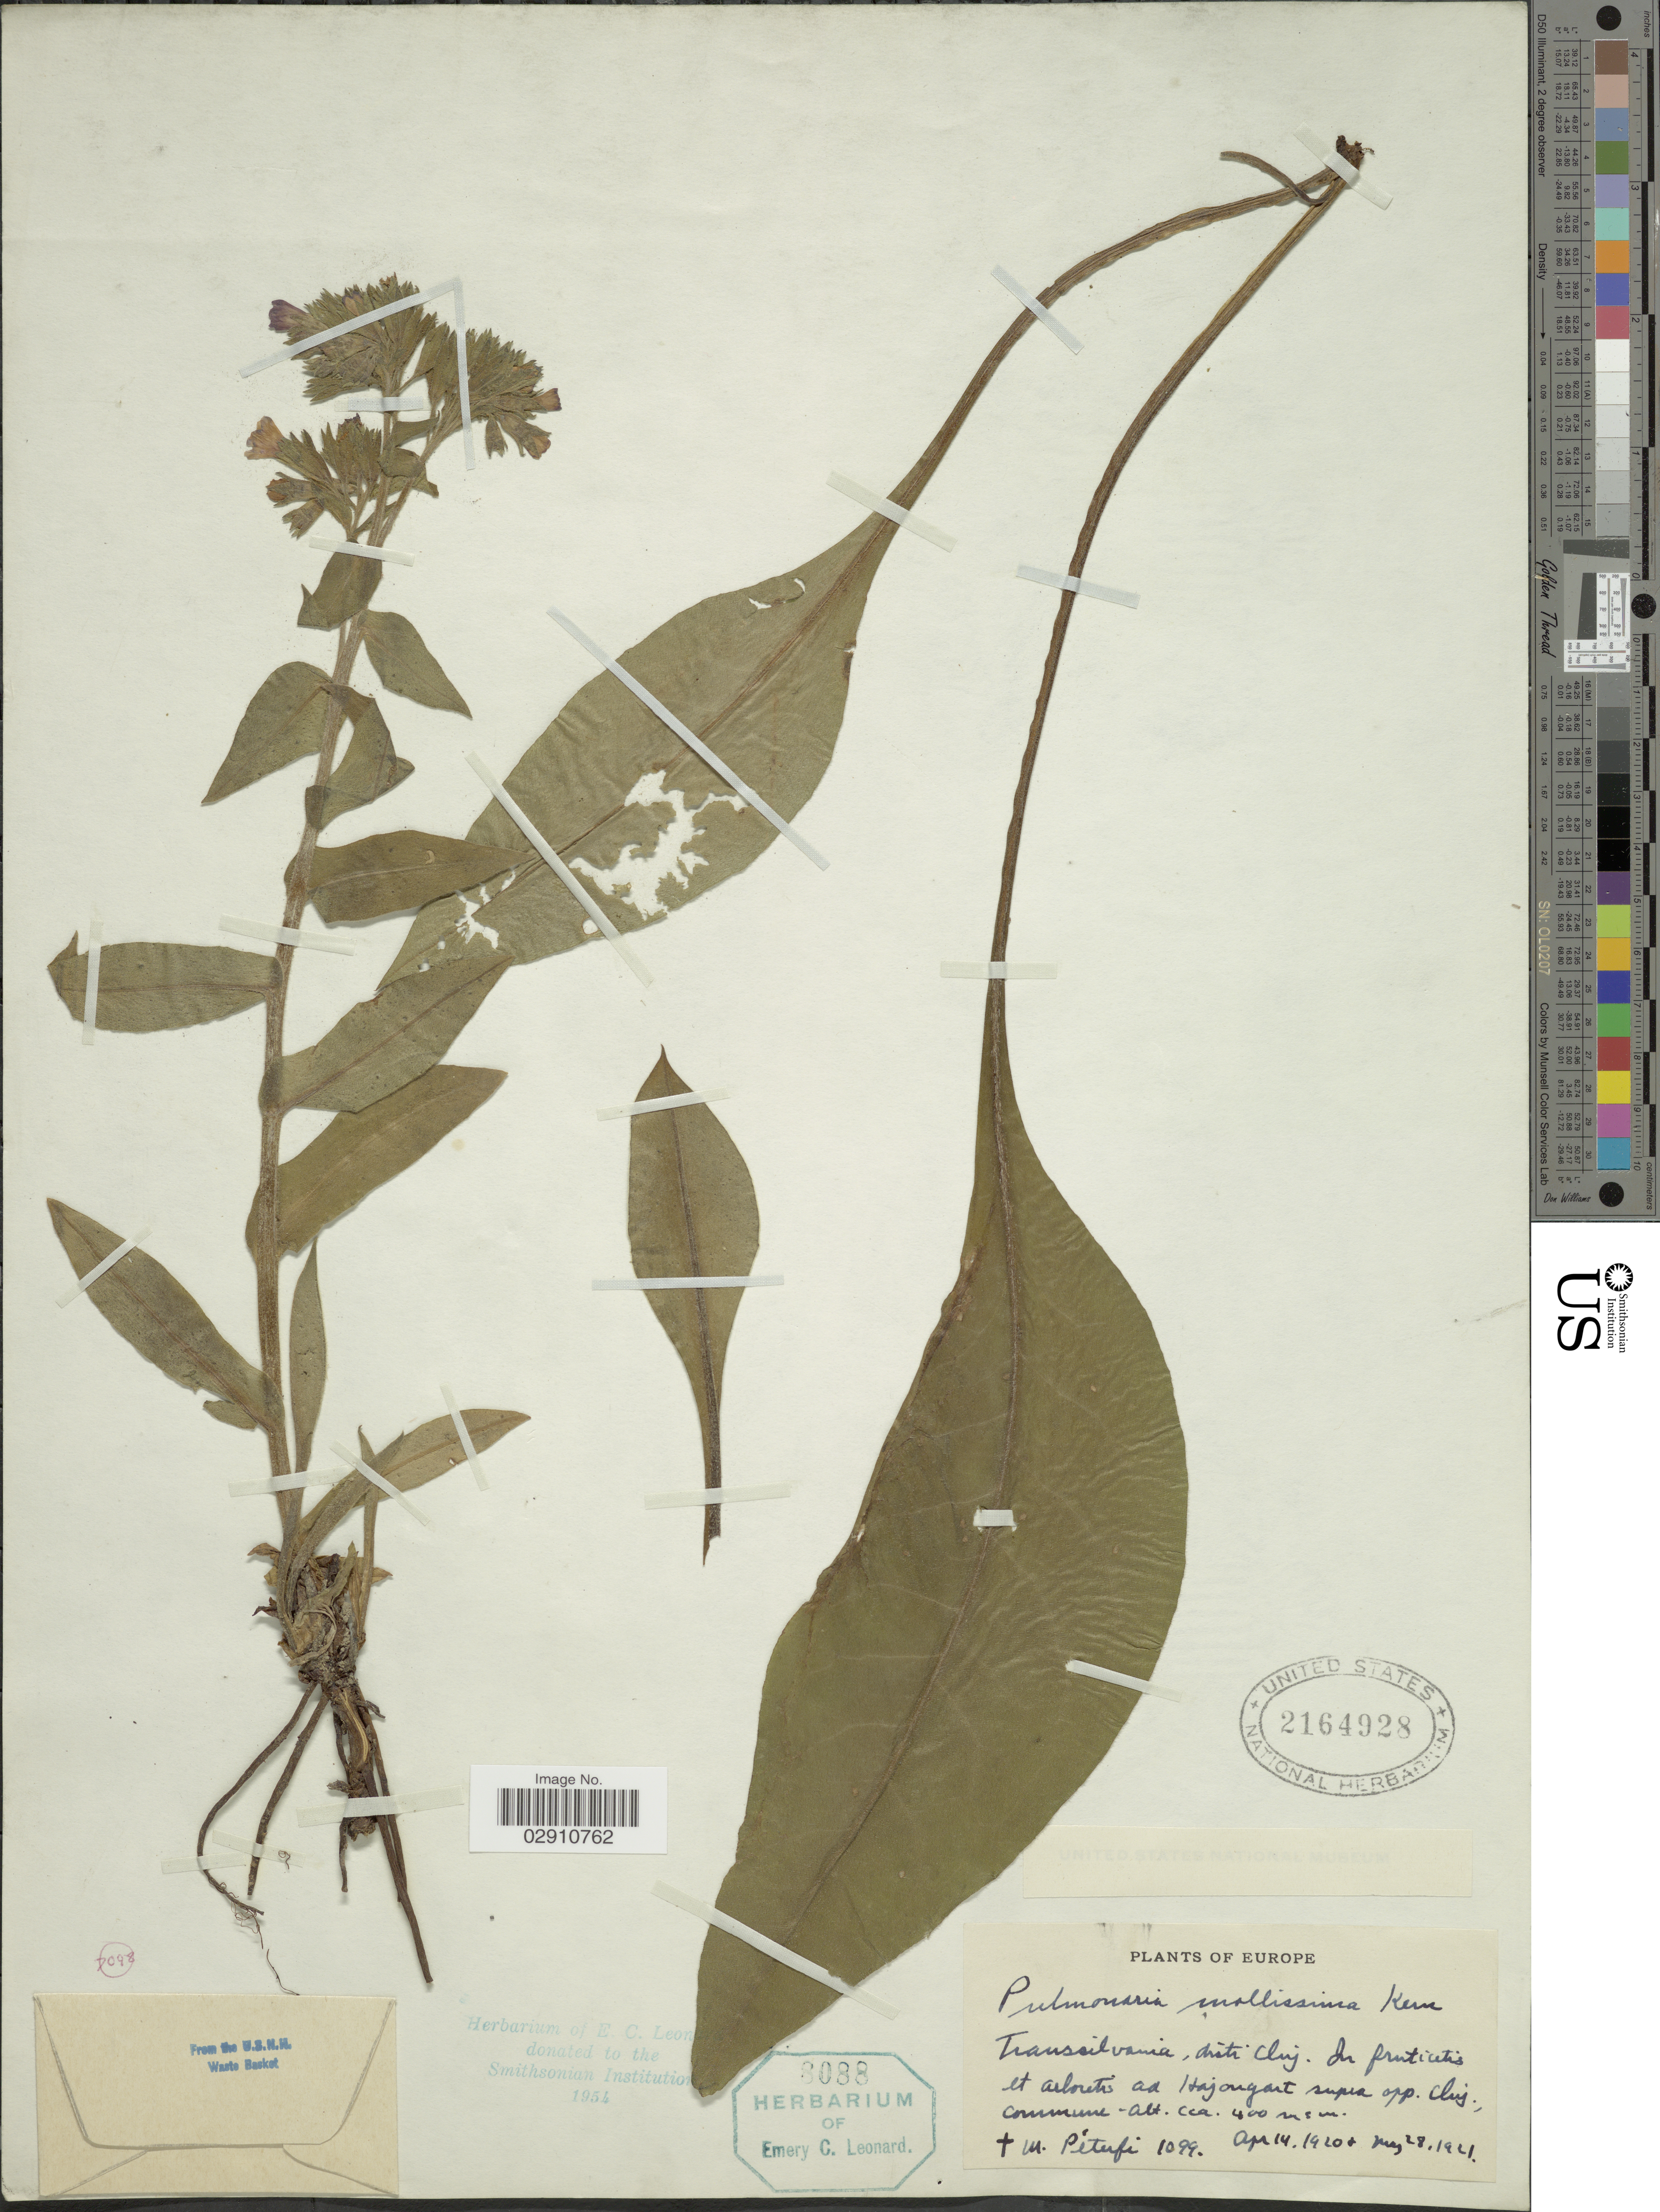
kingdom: Plantae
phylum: Tracheophyta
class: Magnoliopsida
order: Boraginales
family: Boraginaceae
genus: Pulmonaria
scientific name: Pulmonaria mollissima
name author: A. Kern.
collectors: M. Péterfi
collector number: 1099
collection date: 1920-04-14/1921-05-28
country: Romania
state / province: Cluj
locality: Transsilvania, distr. Cluj. In fruticetis et arboretis ad Hajongart supra opp. Cluj.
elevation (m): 400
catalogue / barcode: US 2164928